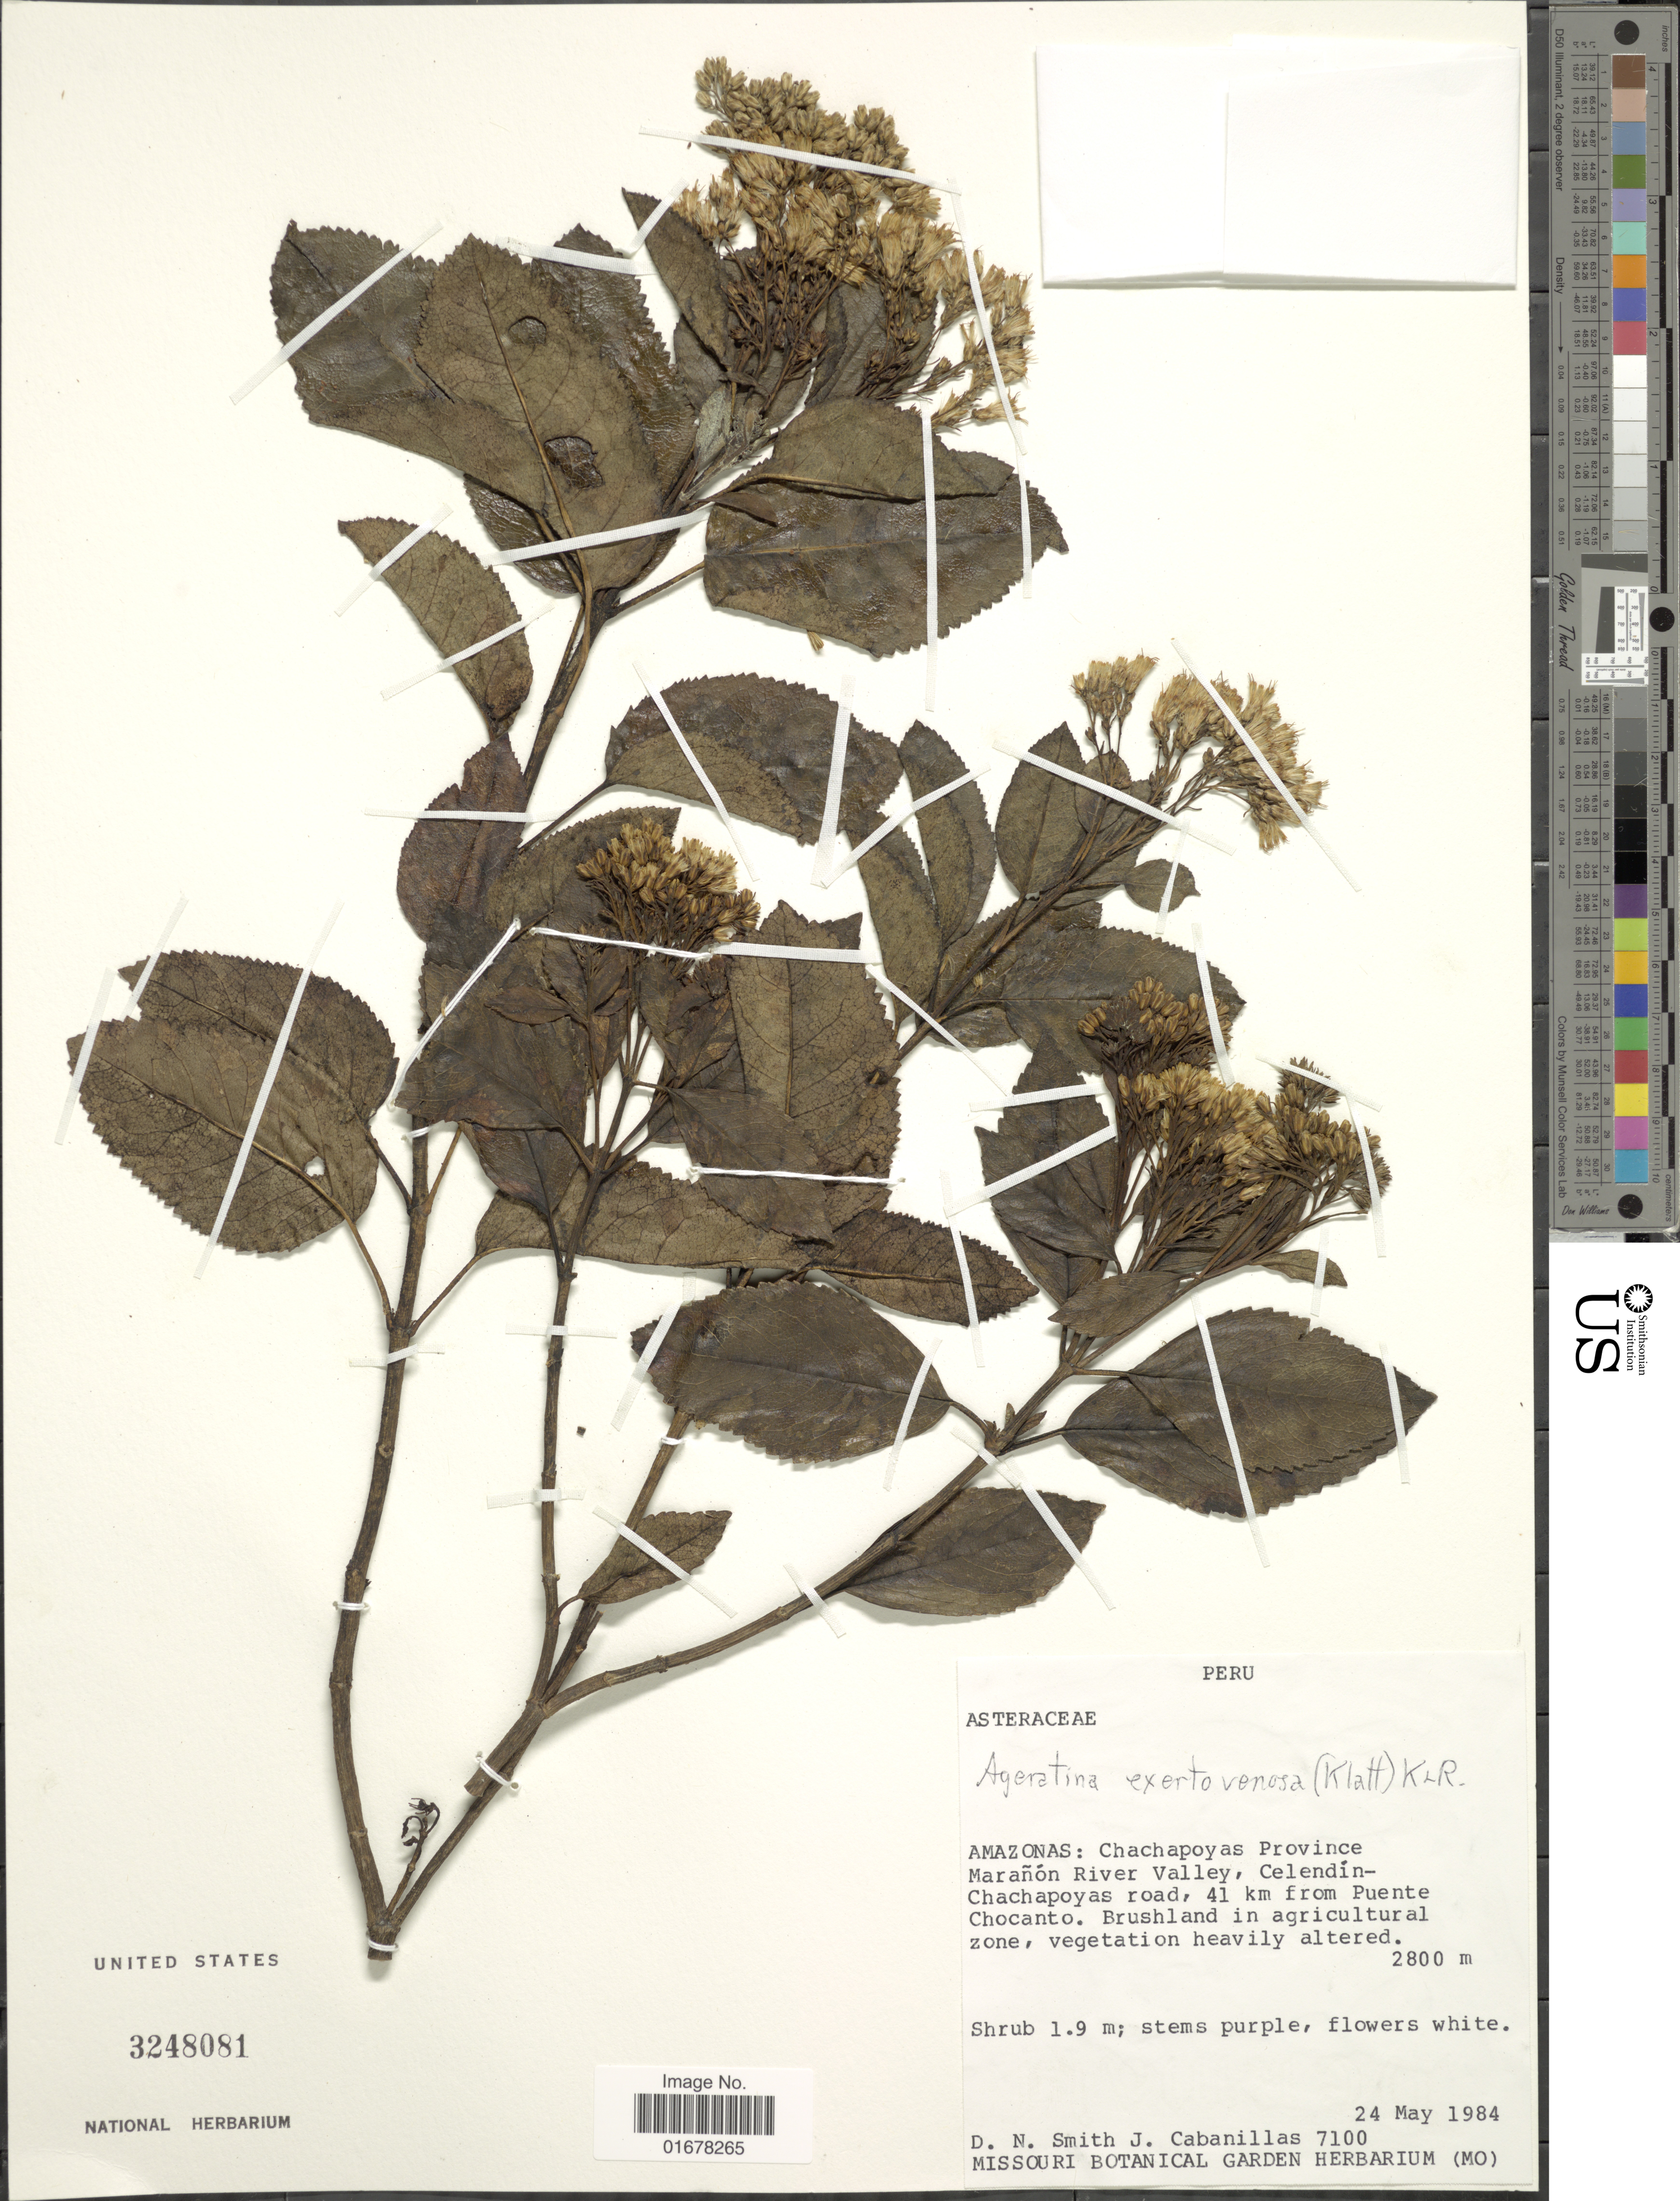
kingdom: Plantae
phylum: Tracheophyta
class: Magnoliopsida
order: Asterales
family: Asteraceae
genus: Ageratina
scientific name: Ageratina exserto-venosa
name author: (Klatt) R.M. King & H. Rob.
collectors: D. Smith & J. Cabanillas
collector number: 7100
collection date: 1984-05-24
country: Peru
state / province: Amazonas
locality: Amazonas: Chachapoyas Province, Maranon River Valley, Celendin-Chachapoyas road, 41 km from Piuente Chocanto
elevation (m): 2800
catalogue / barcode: US 3248081